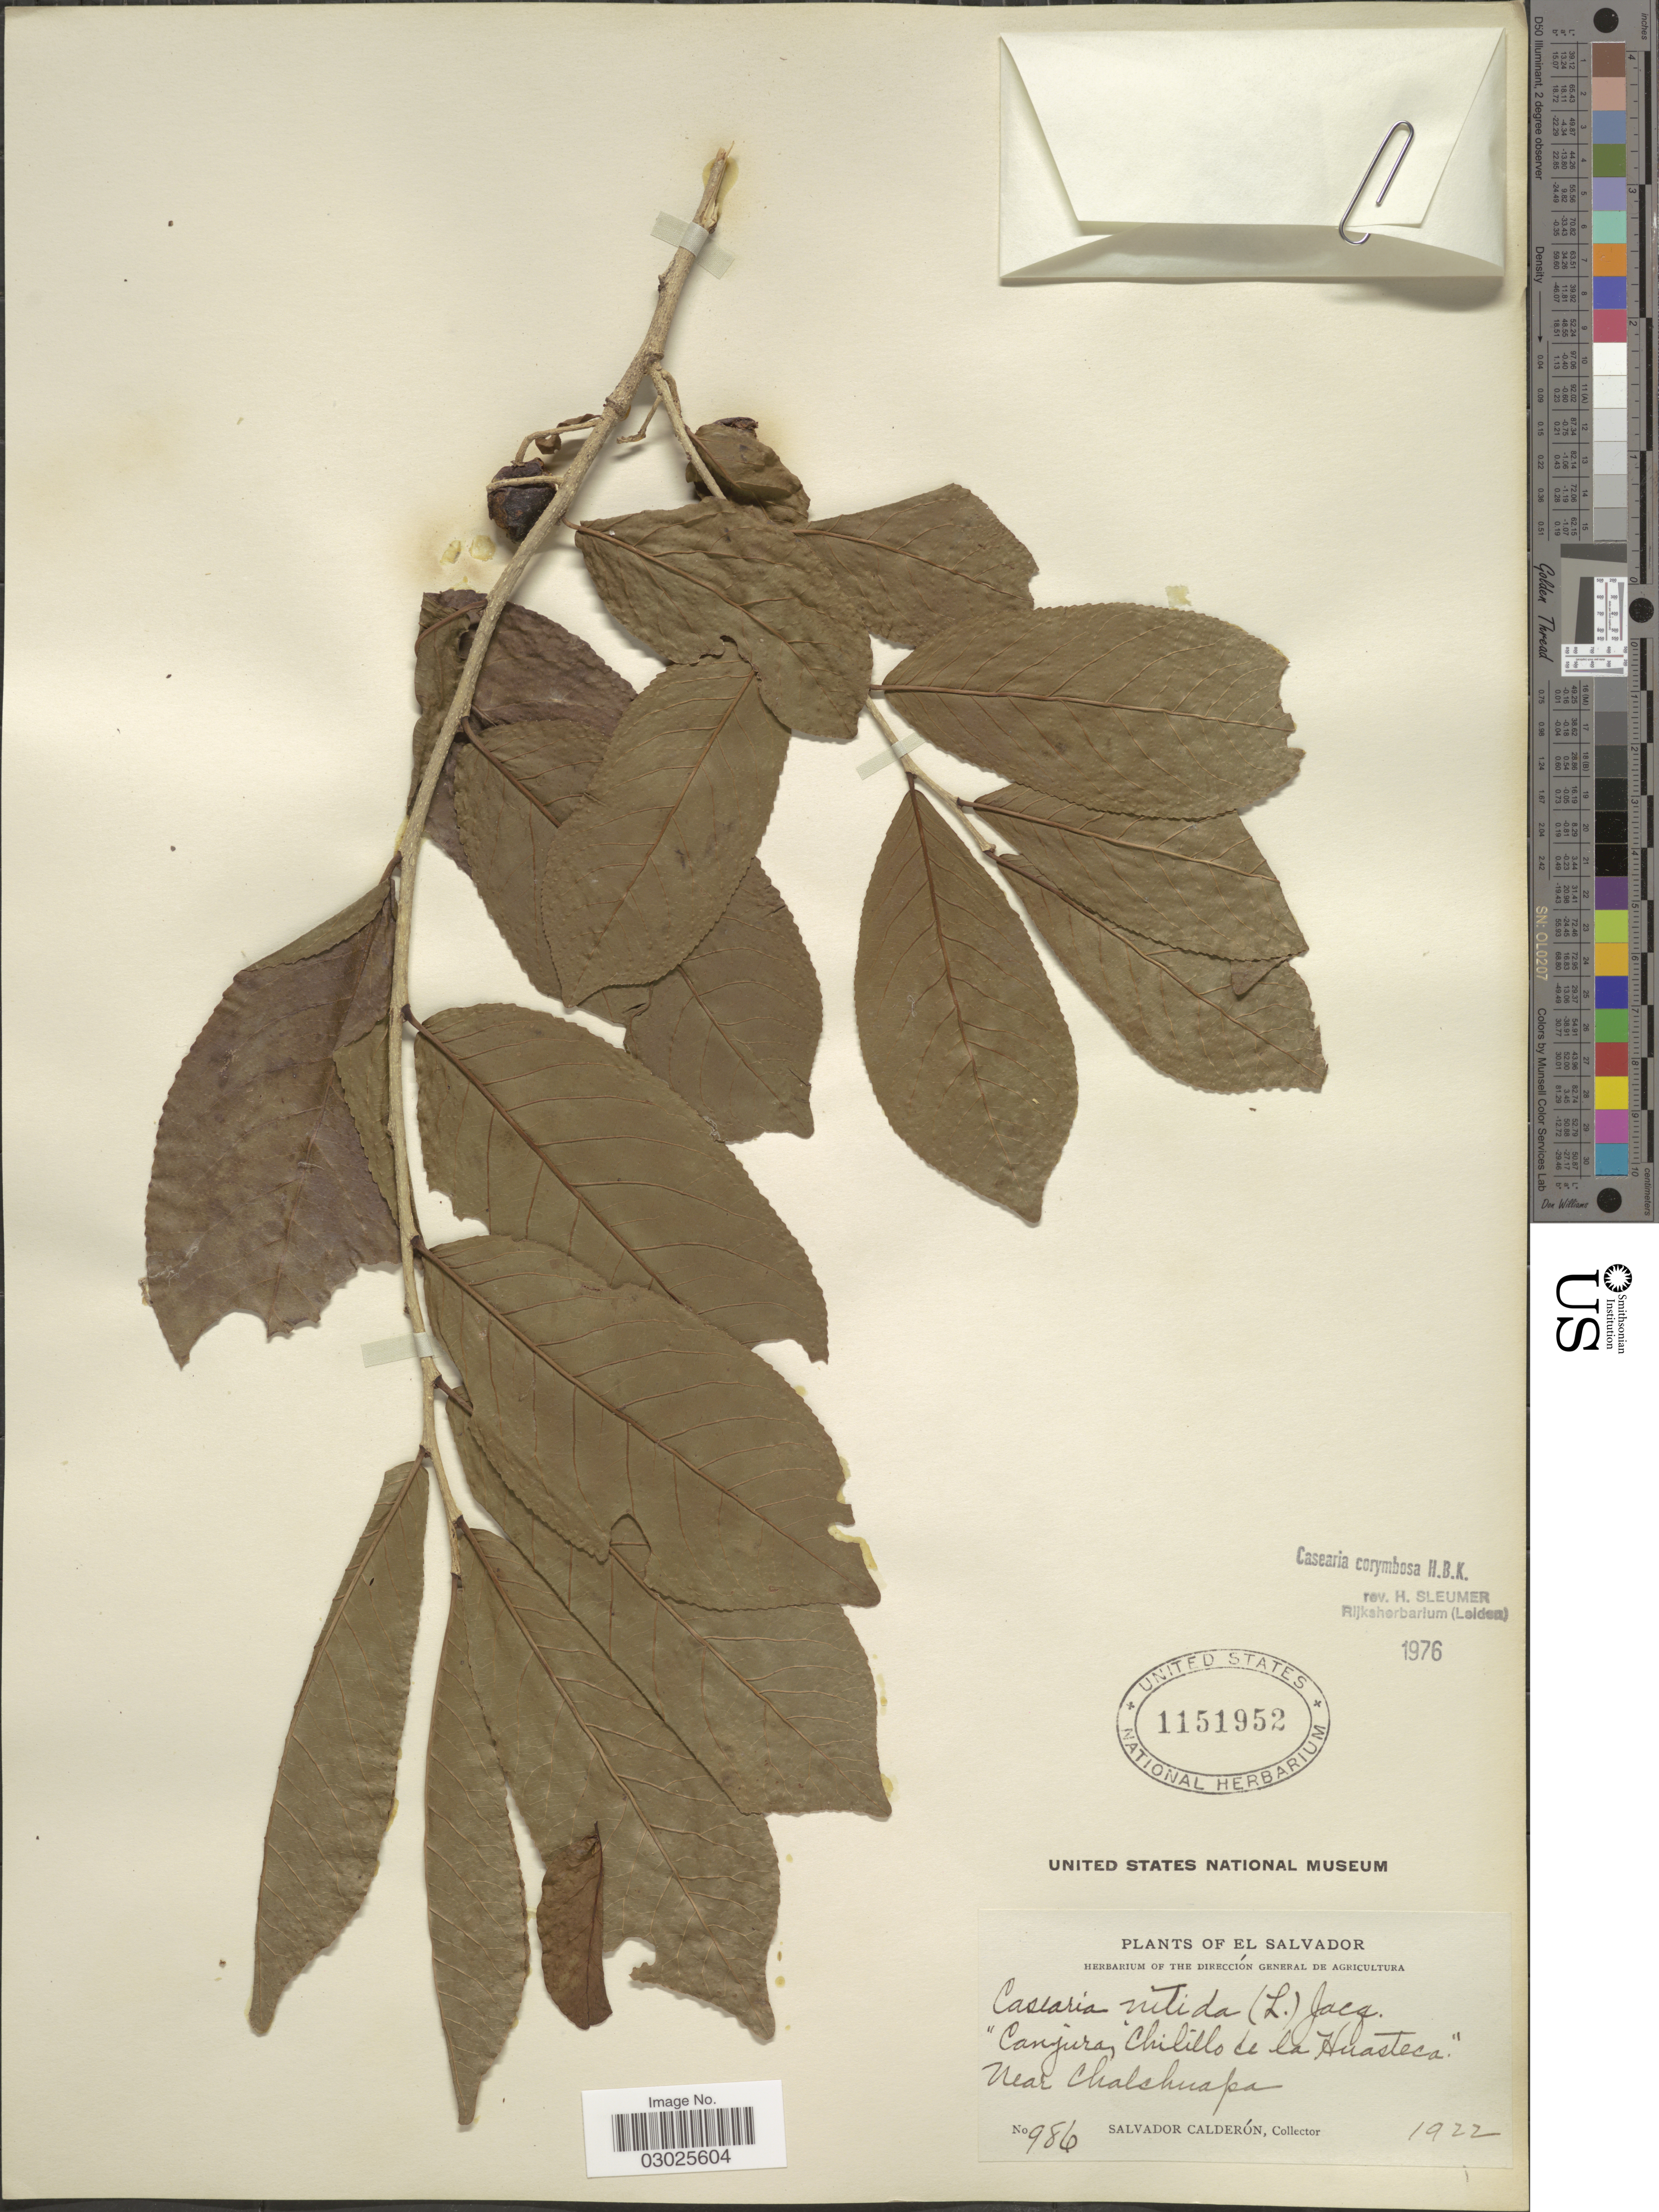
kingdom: Plantae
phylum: Tracheophyta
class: Magnoliopsida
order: Malpighiales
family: Salicaceae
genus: Casearia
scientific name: Casearia corymbosa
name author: Kunth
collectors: S. Calderón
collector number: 986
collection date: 1922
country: El Salvador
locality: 'Canjura, Chilillo de la Huateca'. Near Chalchuapa.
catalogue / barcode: US 1151952